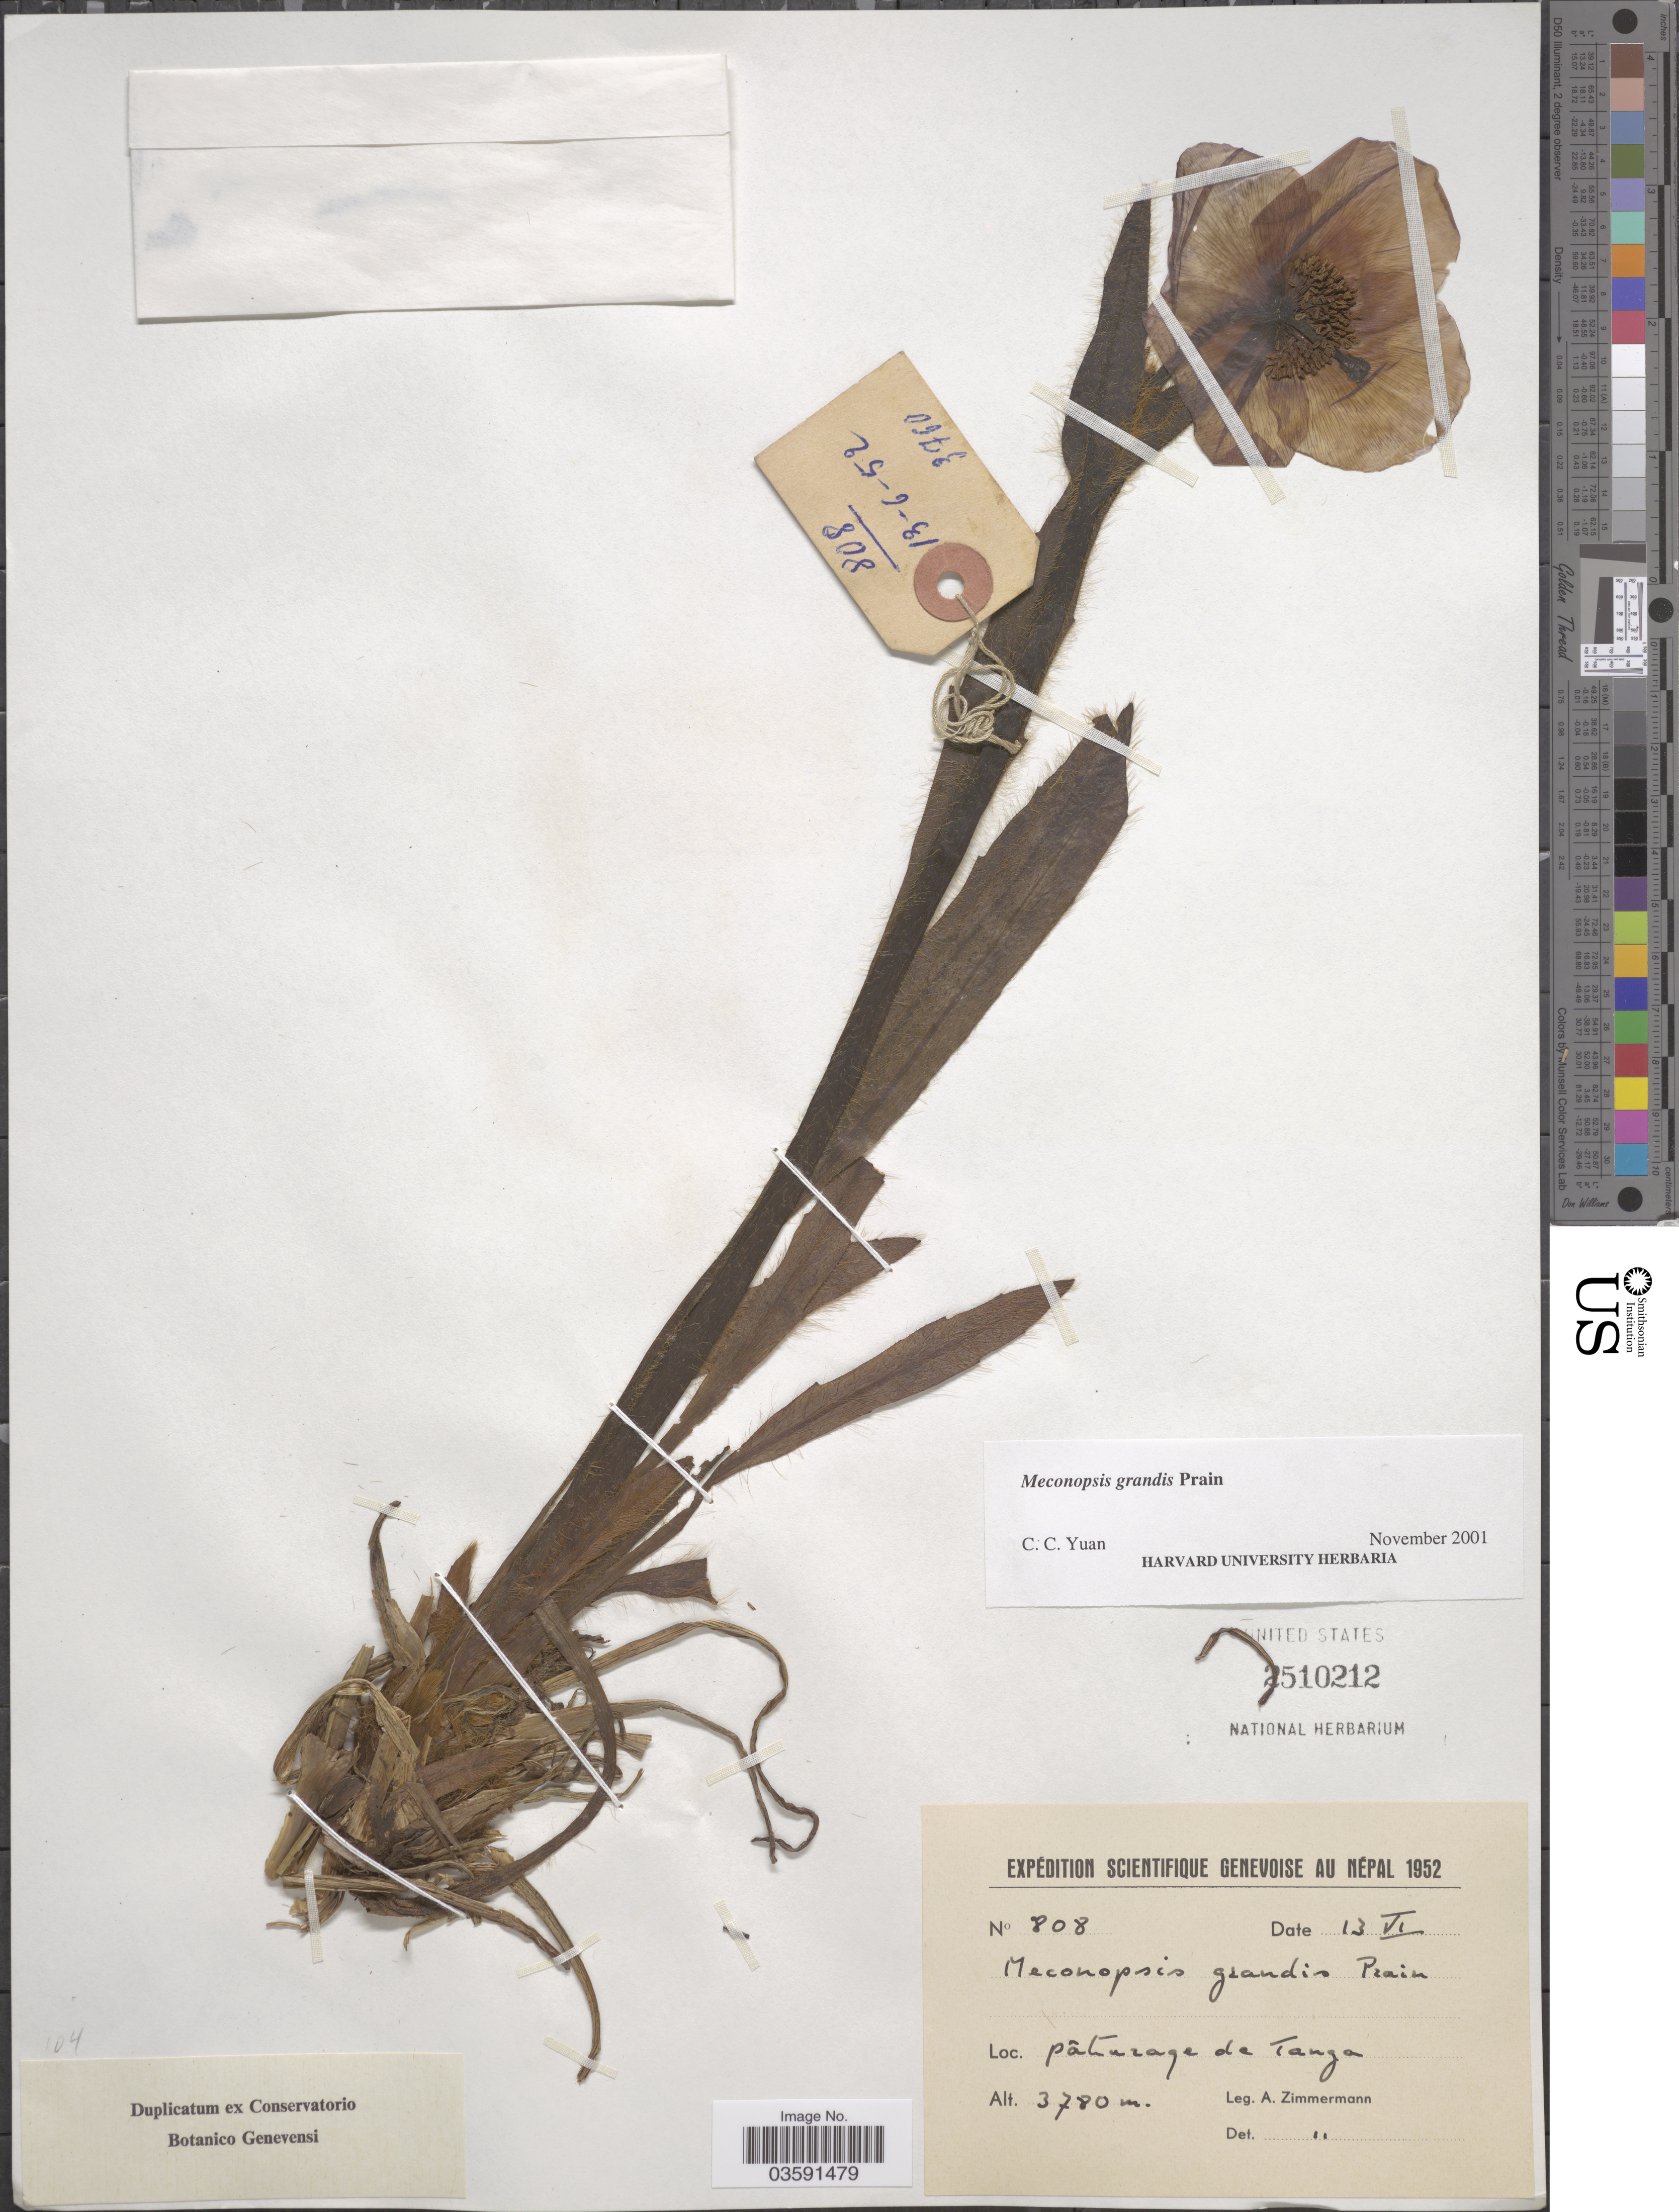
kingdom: Plantae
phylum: Tracheophyta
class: Magnoliopsida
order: Ranunculales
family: Papaveraceae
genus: Meconopsis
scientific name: Meconopsis grandis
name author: Prain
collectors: A. Zimmermann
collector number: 808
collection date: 1952-06-13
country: Nepal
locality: Pâturage de Tanga [interpreted].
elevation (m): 3780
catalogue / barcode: US 2510212